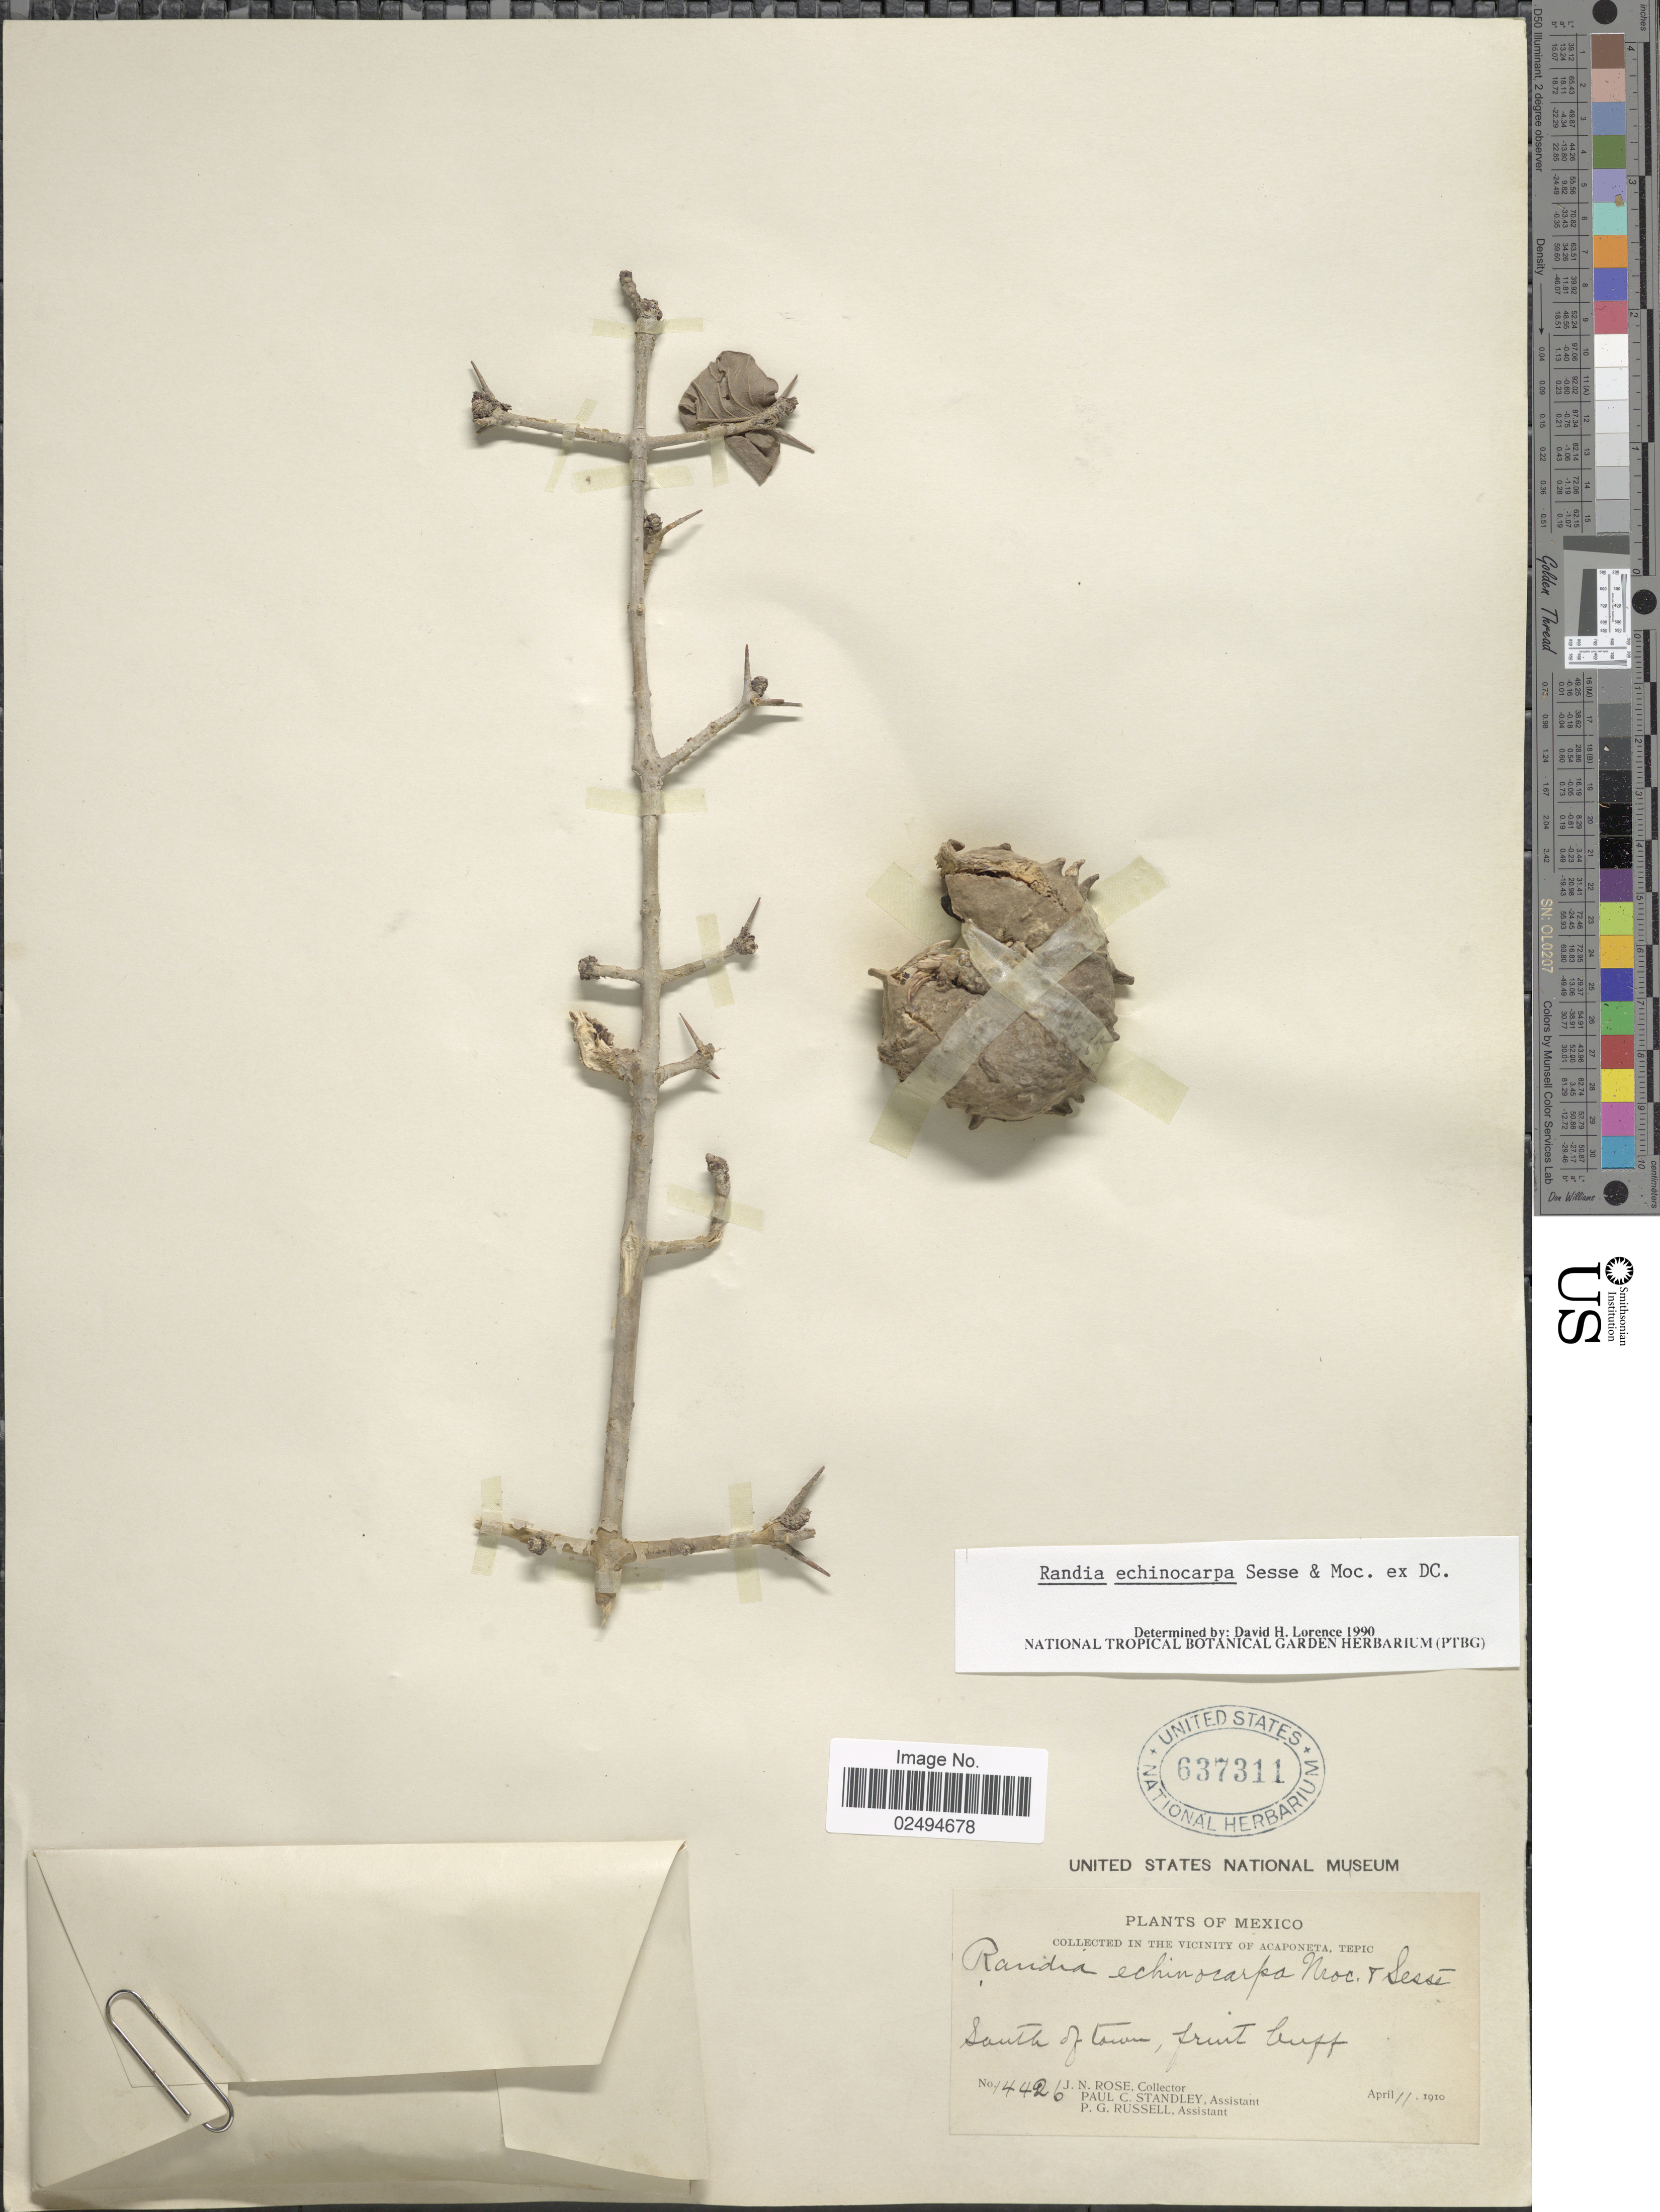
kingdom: Plantae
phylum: Tracheophyta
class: Magnoliopsida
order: Gentianales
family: Rubiaceae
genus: Randia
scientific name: Randia echinocarpa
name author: Sessé & Moc. ex DC.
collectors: J. N. Rose, P. C. Standley & P. G. Russell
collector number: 14426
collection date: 1910-04-11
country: Mexico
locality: In the vicinity of Acaponeta, Tepic. South of Town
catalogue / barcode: US 637311